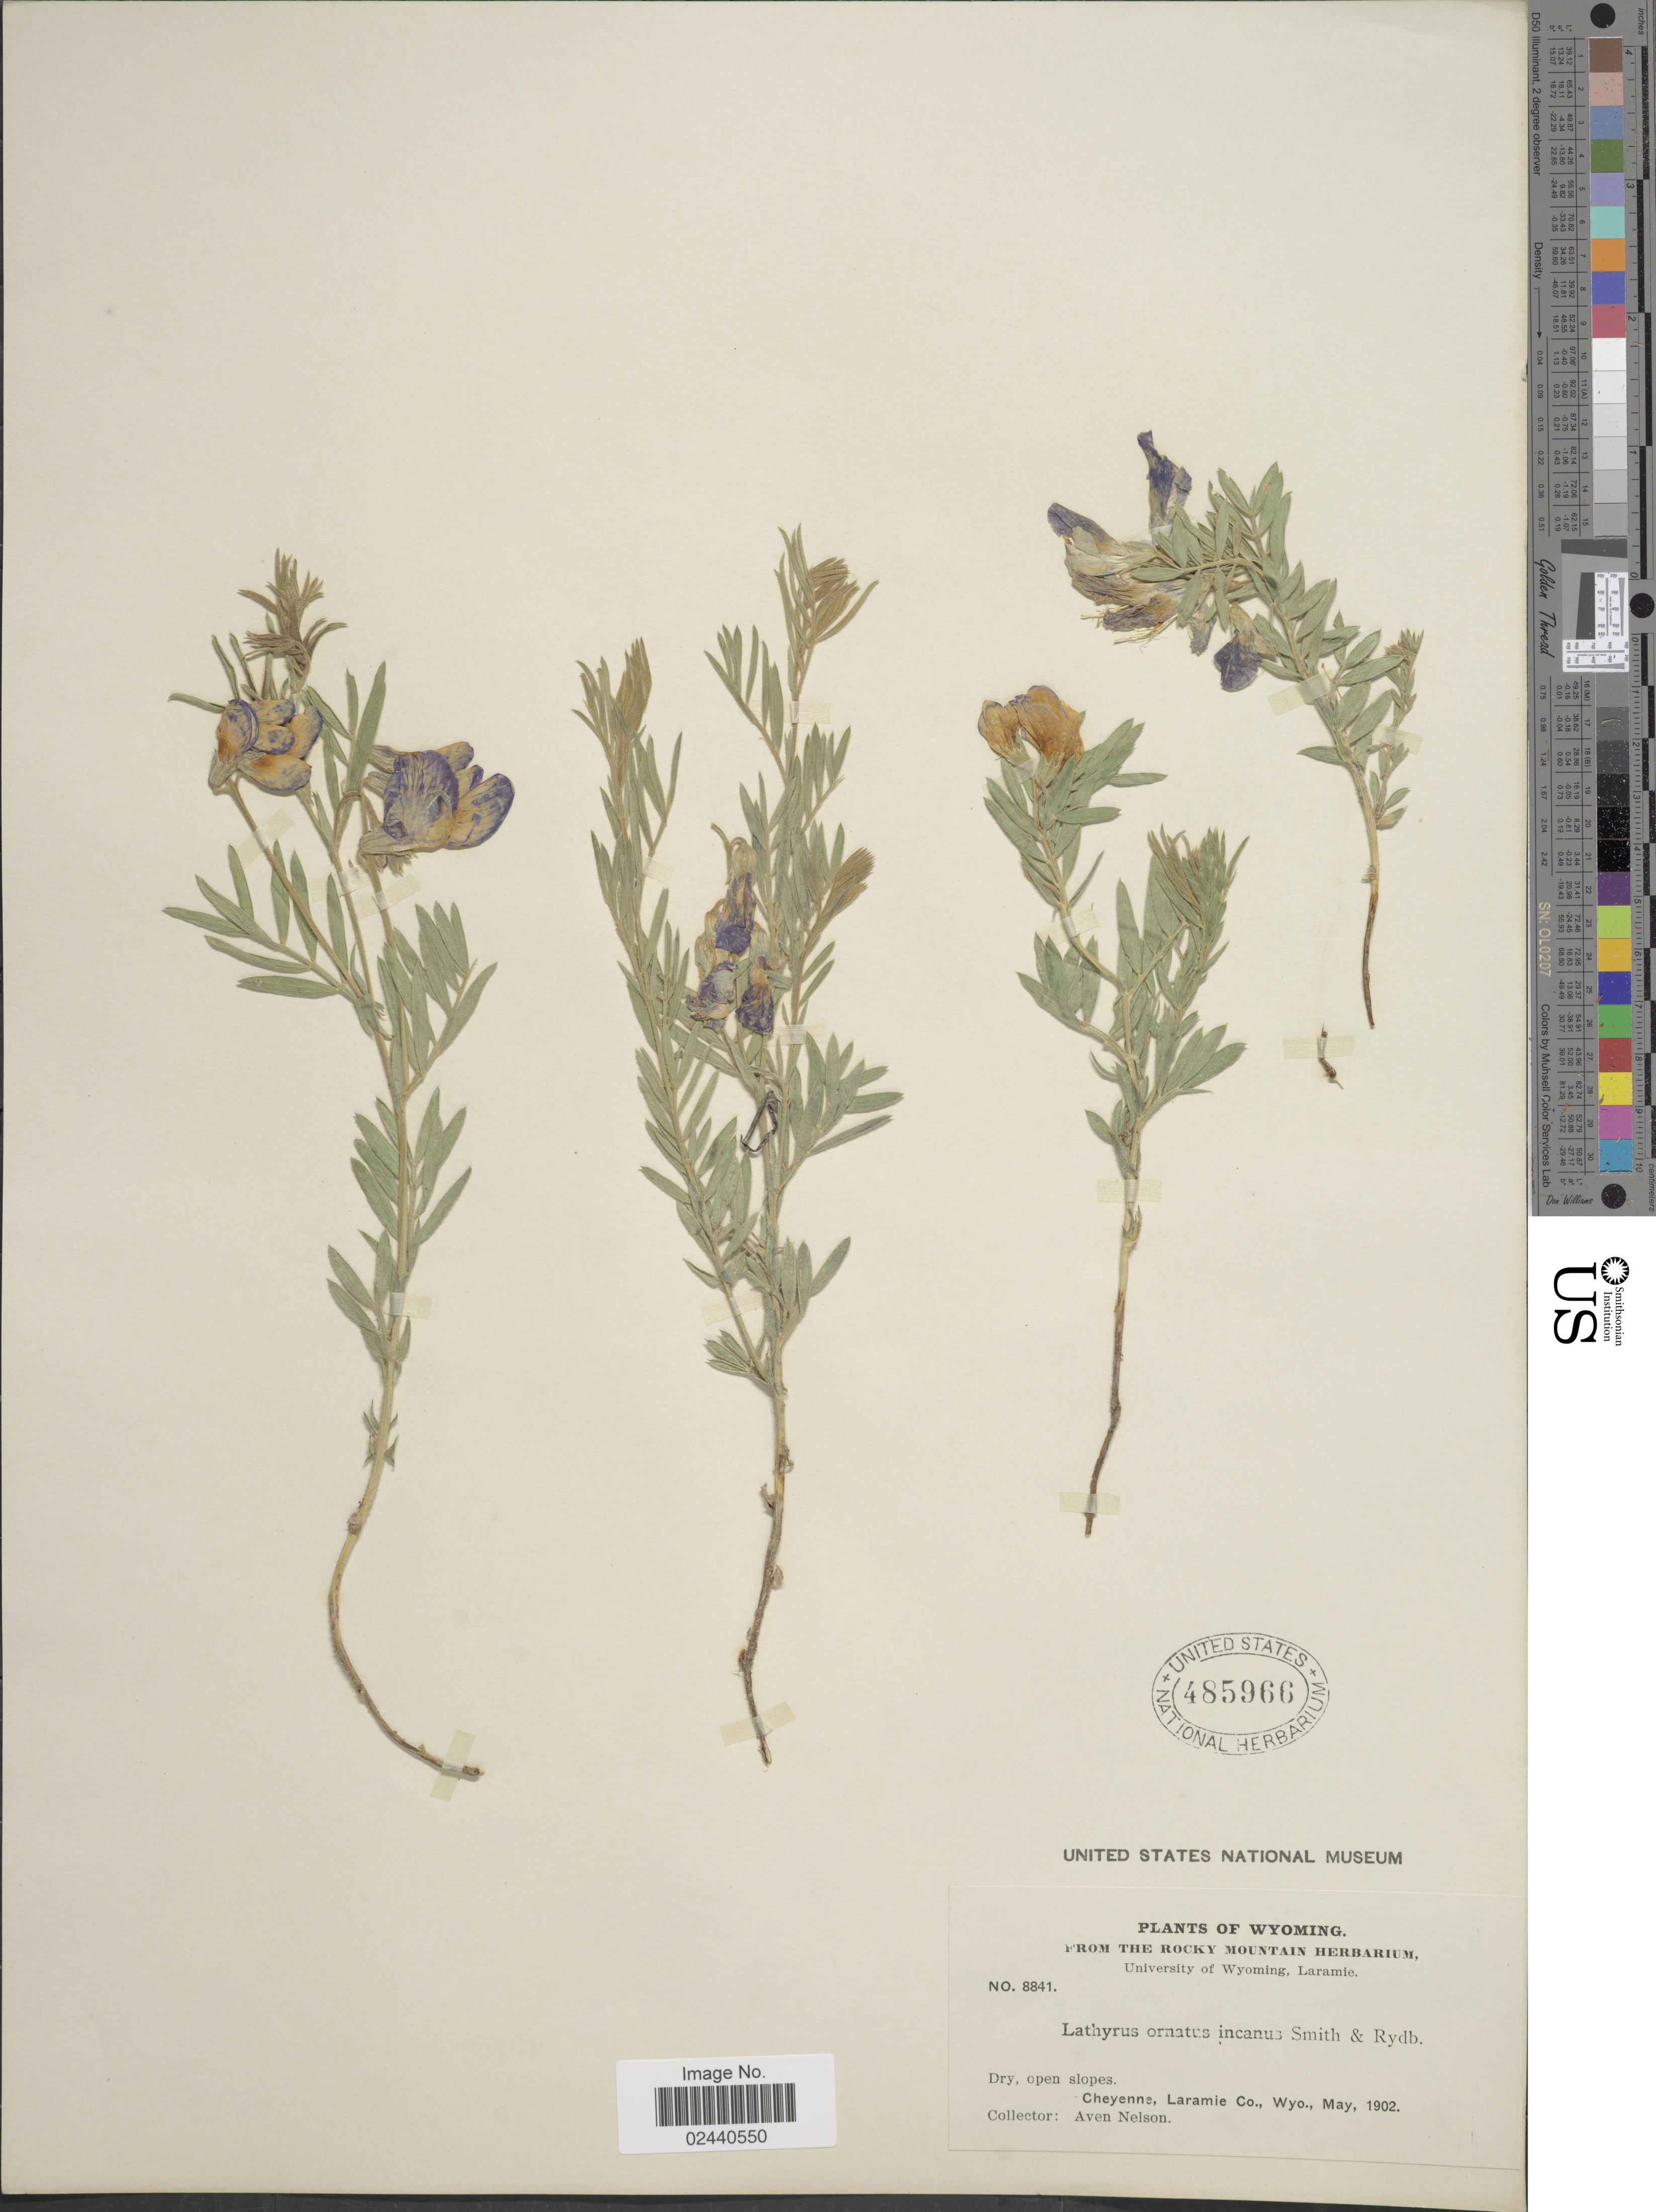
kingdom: Plantae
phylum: Tracheophyta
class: Magnoliopsida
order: Fabales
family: Fabaceae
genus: Lathyrus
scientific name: Lathyrus incanus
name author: (J.G. Sm. & Rydb.) Rydb.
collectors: A. Nelson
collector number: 8841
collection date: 1902-05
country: United States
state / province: Wyoming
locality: Dry, open slopes. Cheyenne, Laramie Co., Wyo.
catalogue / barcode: US 485966